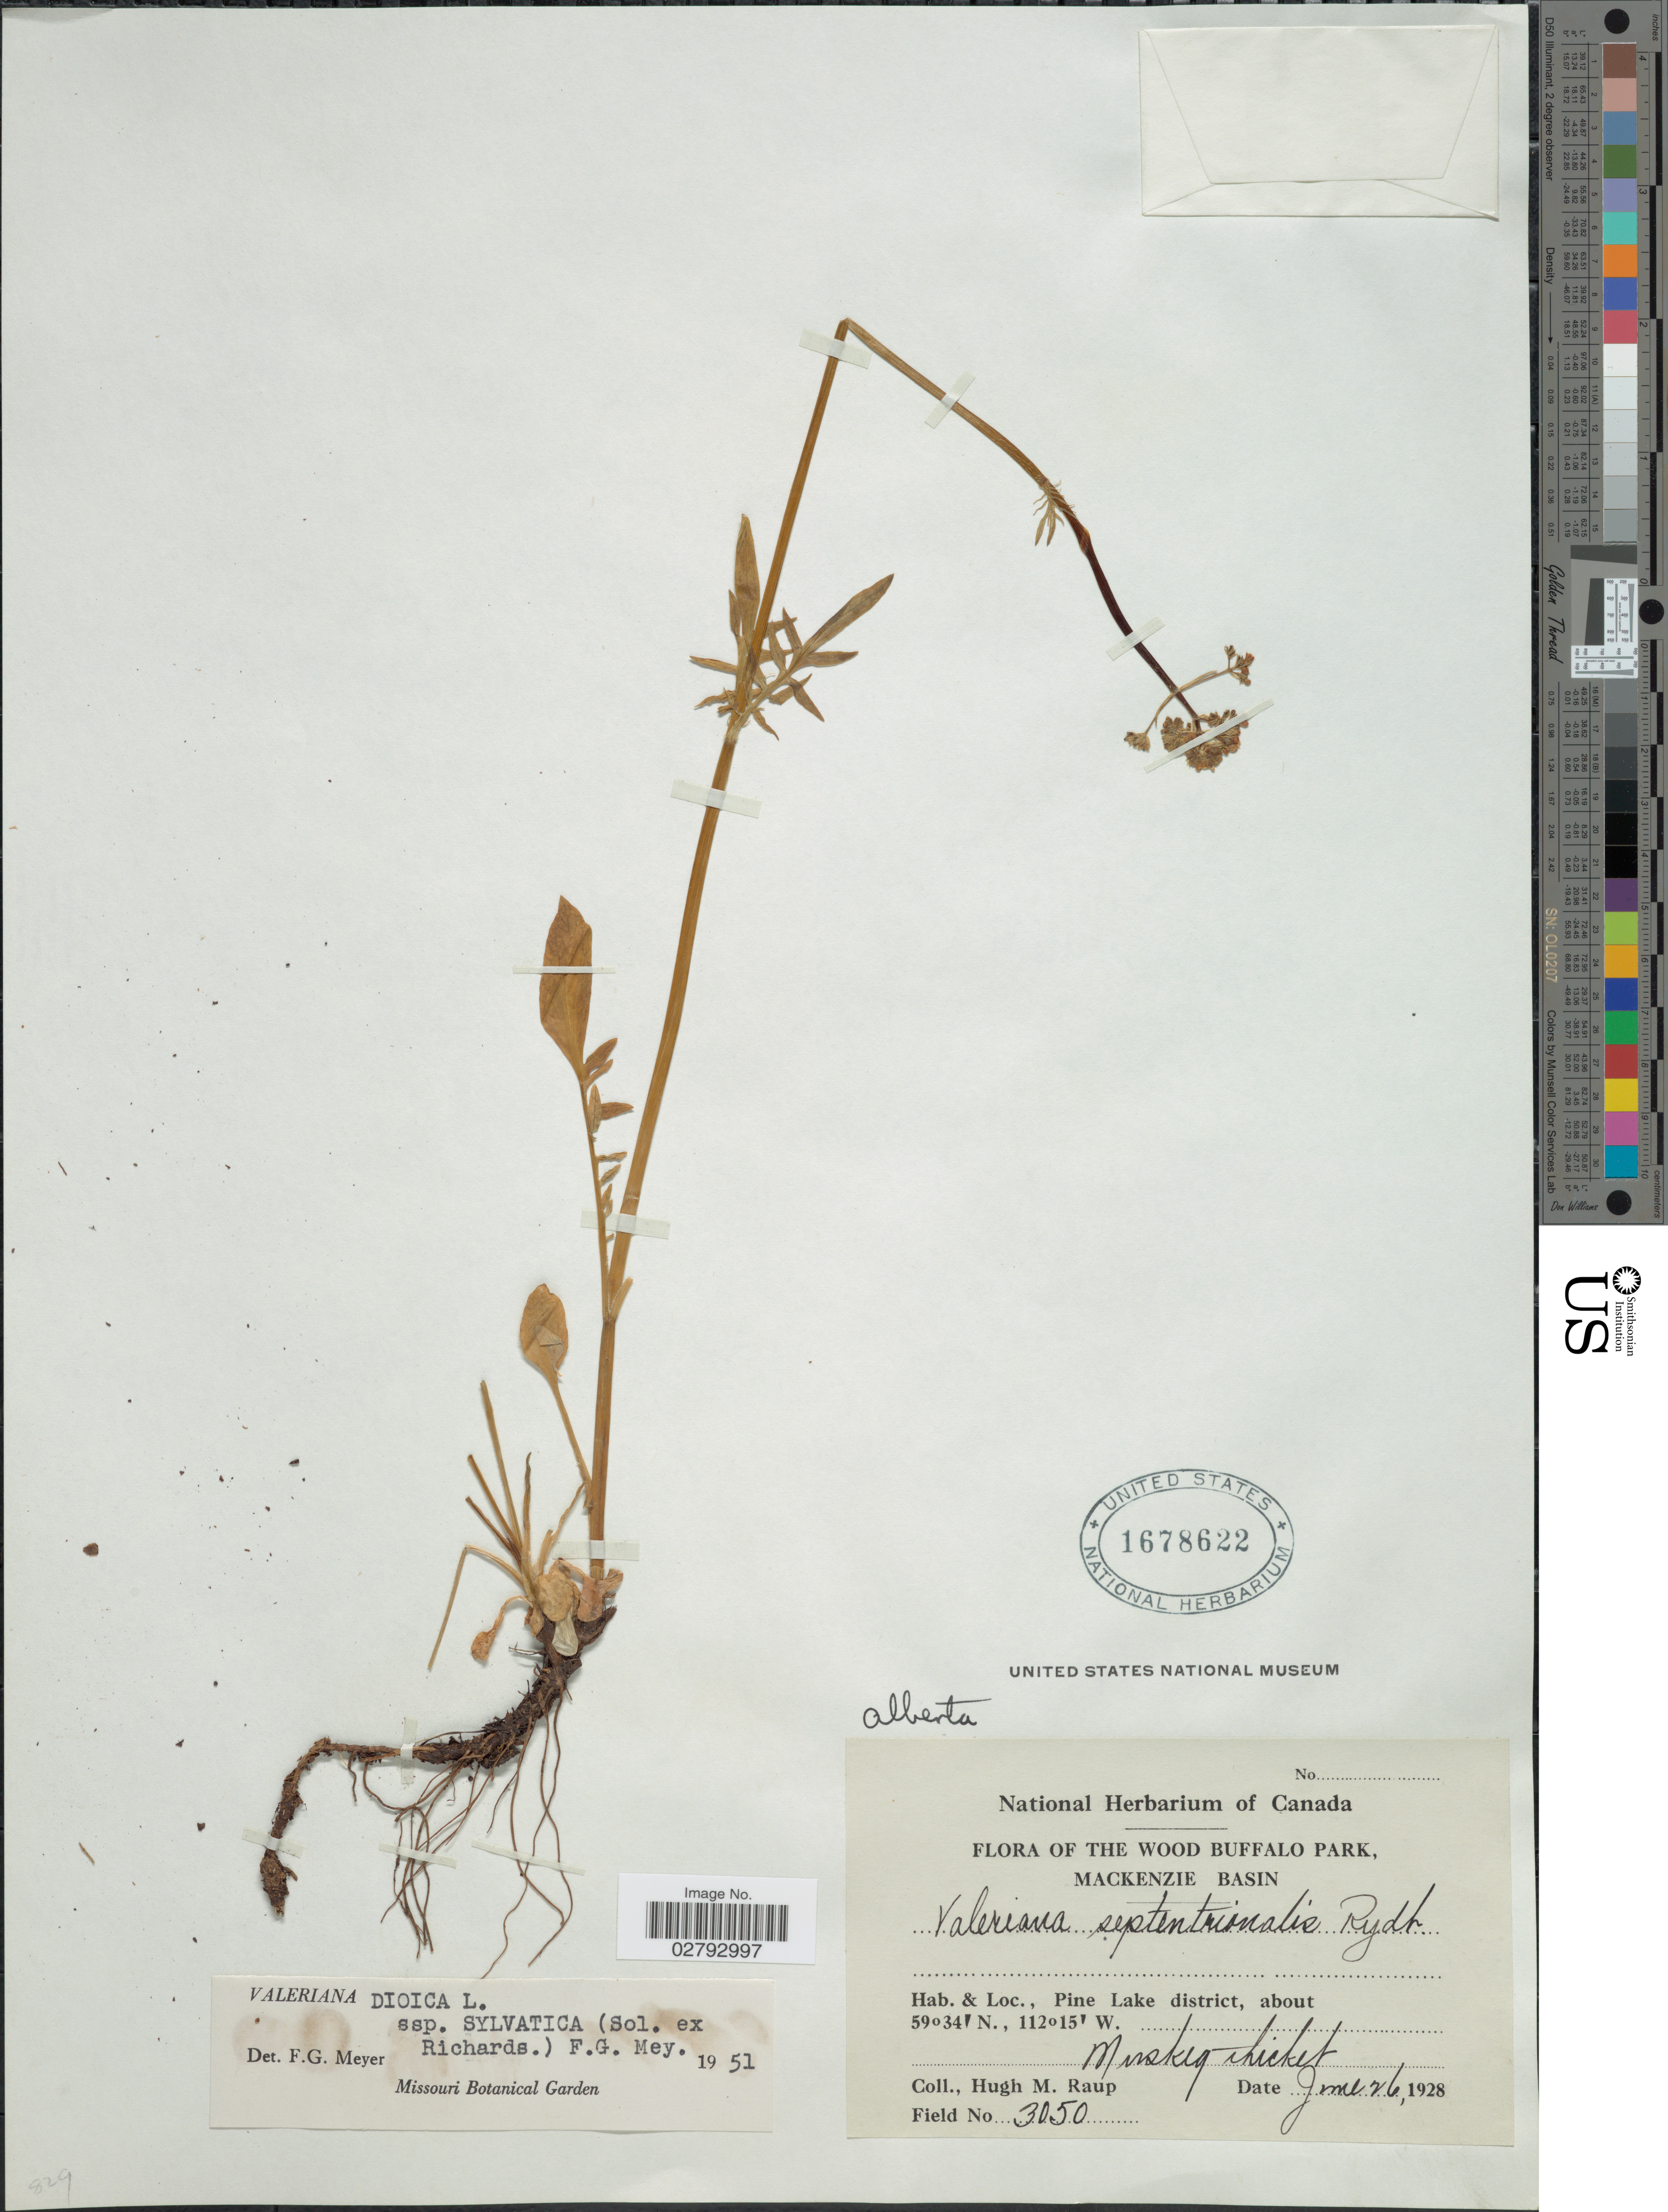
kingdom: Plantae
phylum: Tracheophyta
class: Magnoliopsida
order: Dipsacales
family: Caprifoliaceae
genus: Valeriana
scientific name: Valeriana dioica subsp. sylvatica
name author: (Sol. ex Richardson) F.G. Mey.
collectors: H. Raup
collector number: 3050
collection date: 1928-06-26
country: Canada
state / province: Alberta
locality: Wood Buffalo Park, Mackenzie Basin. Pine Lake district. Muskeg thicket.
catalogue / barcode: US 1678622